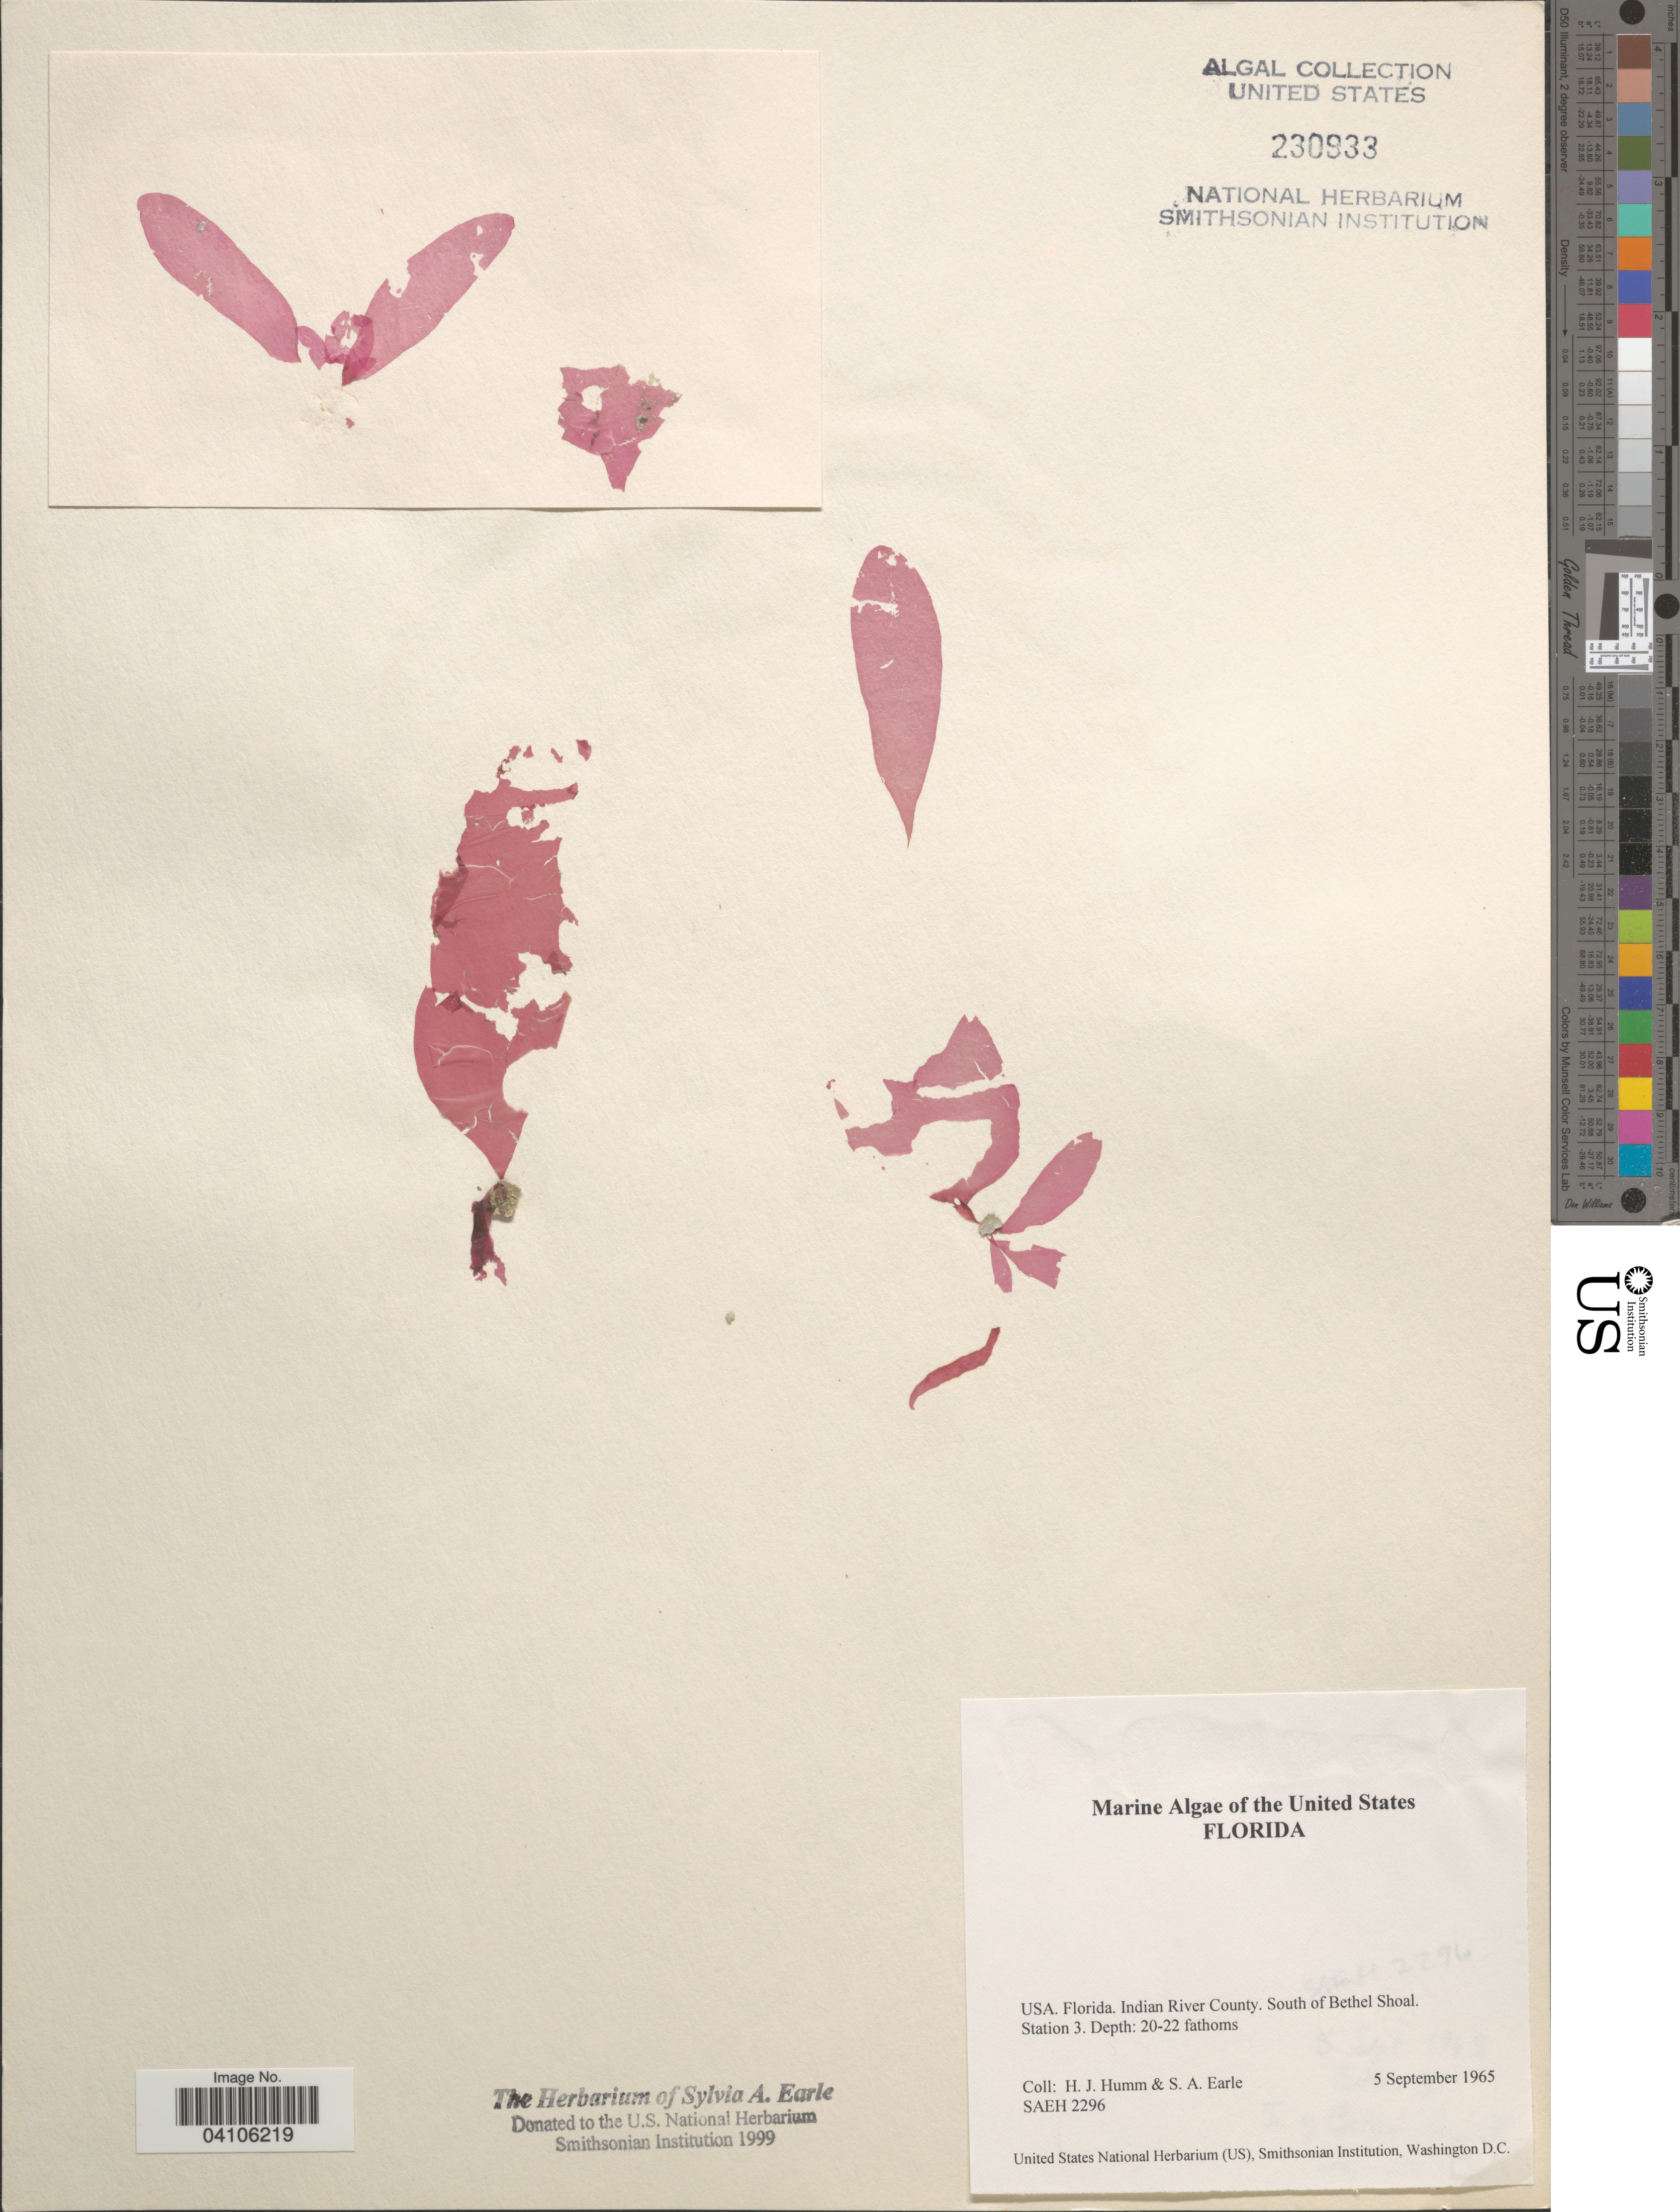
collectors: H. J. Humm & S. A. Earle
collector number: SAEH2296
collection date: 1965-09-05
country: United States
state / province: Florida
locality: Indian River County. South of Bethel Shoal. Station 3.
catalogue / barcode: US 230933